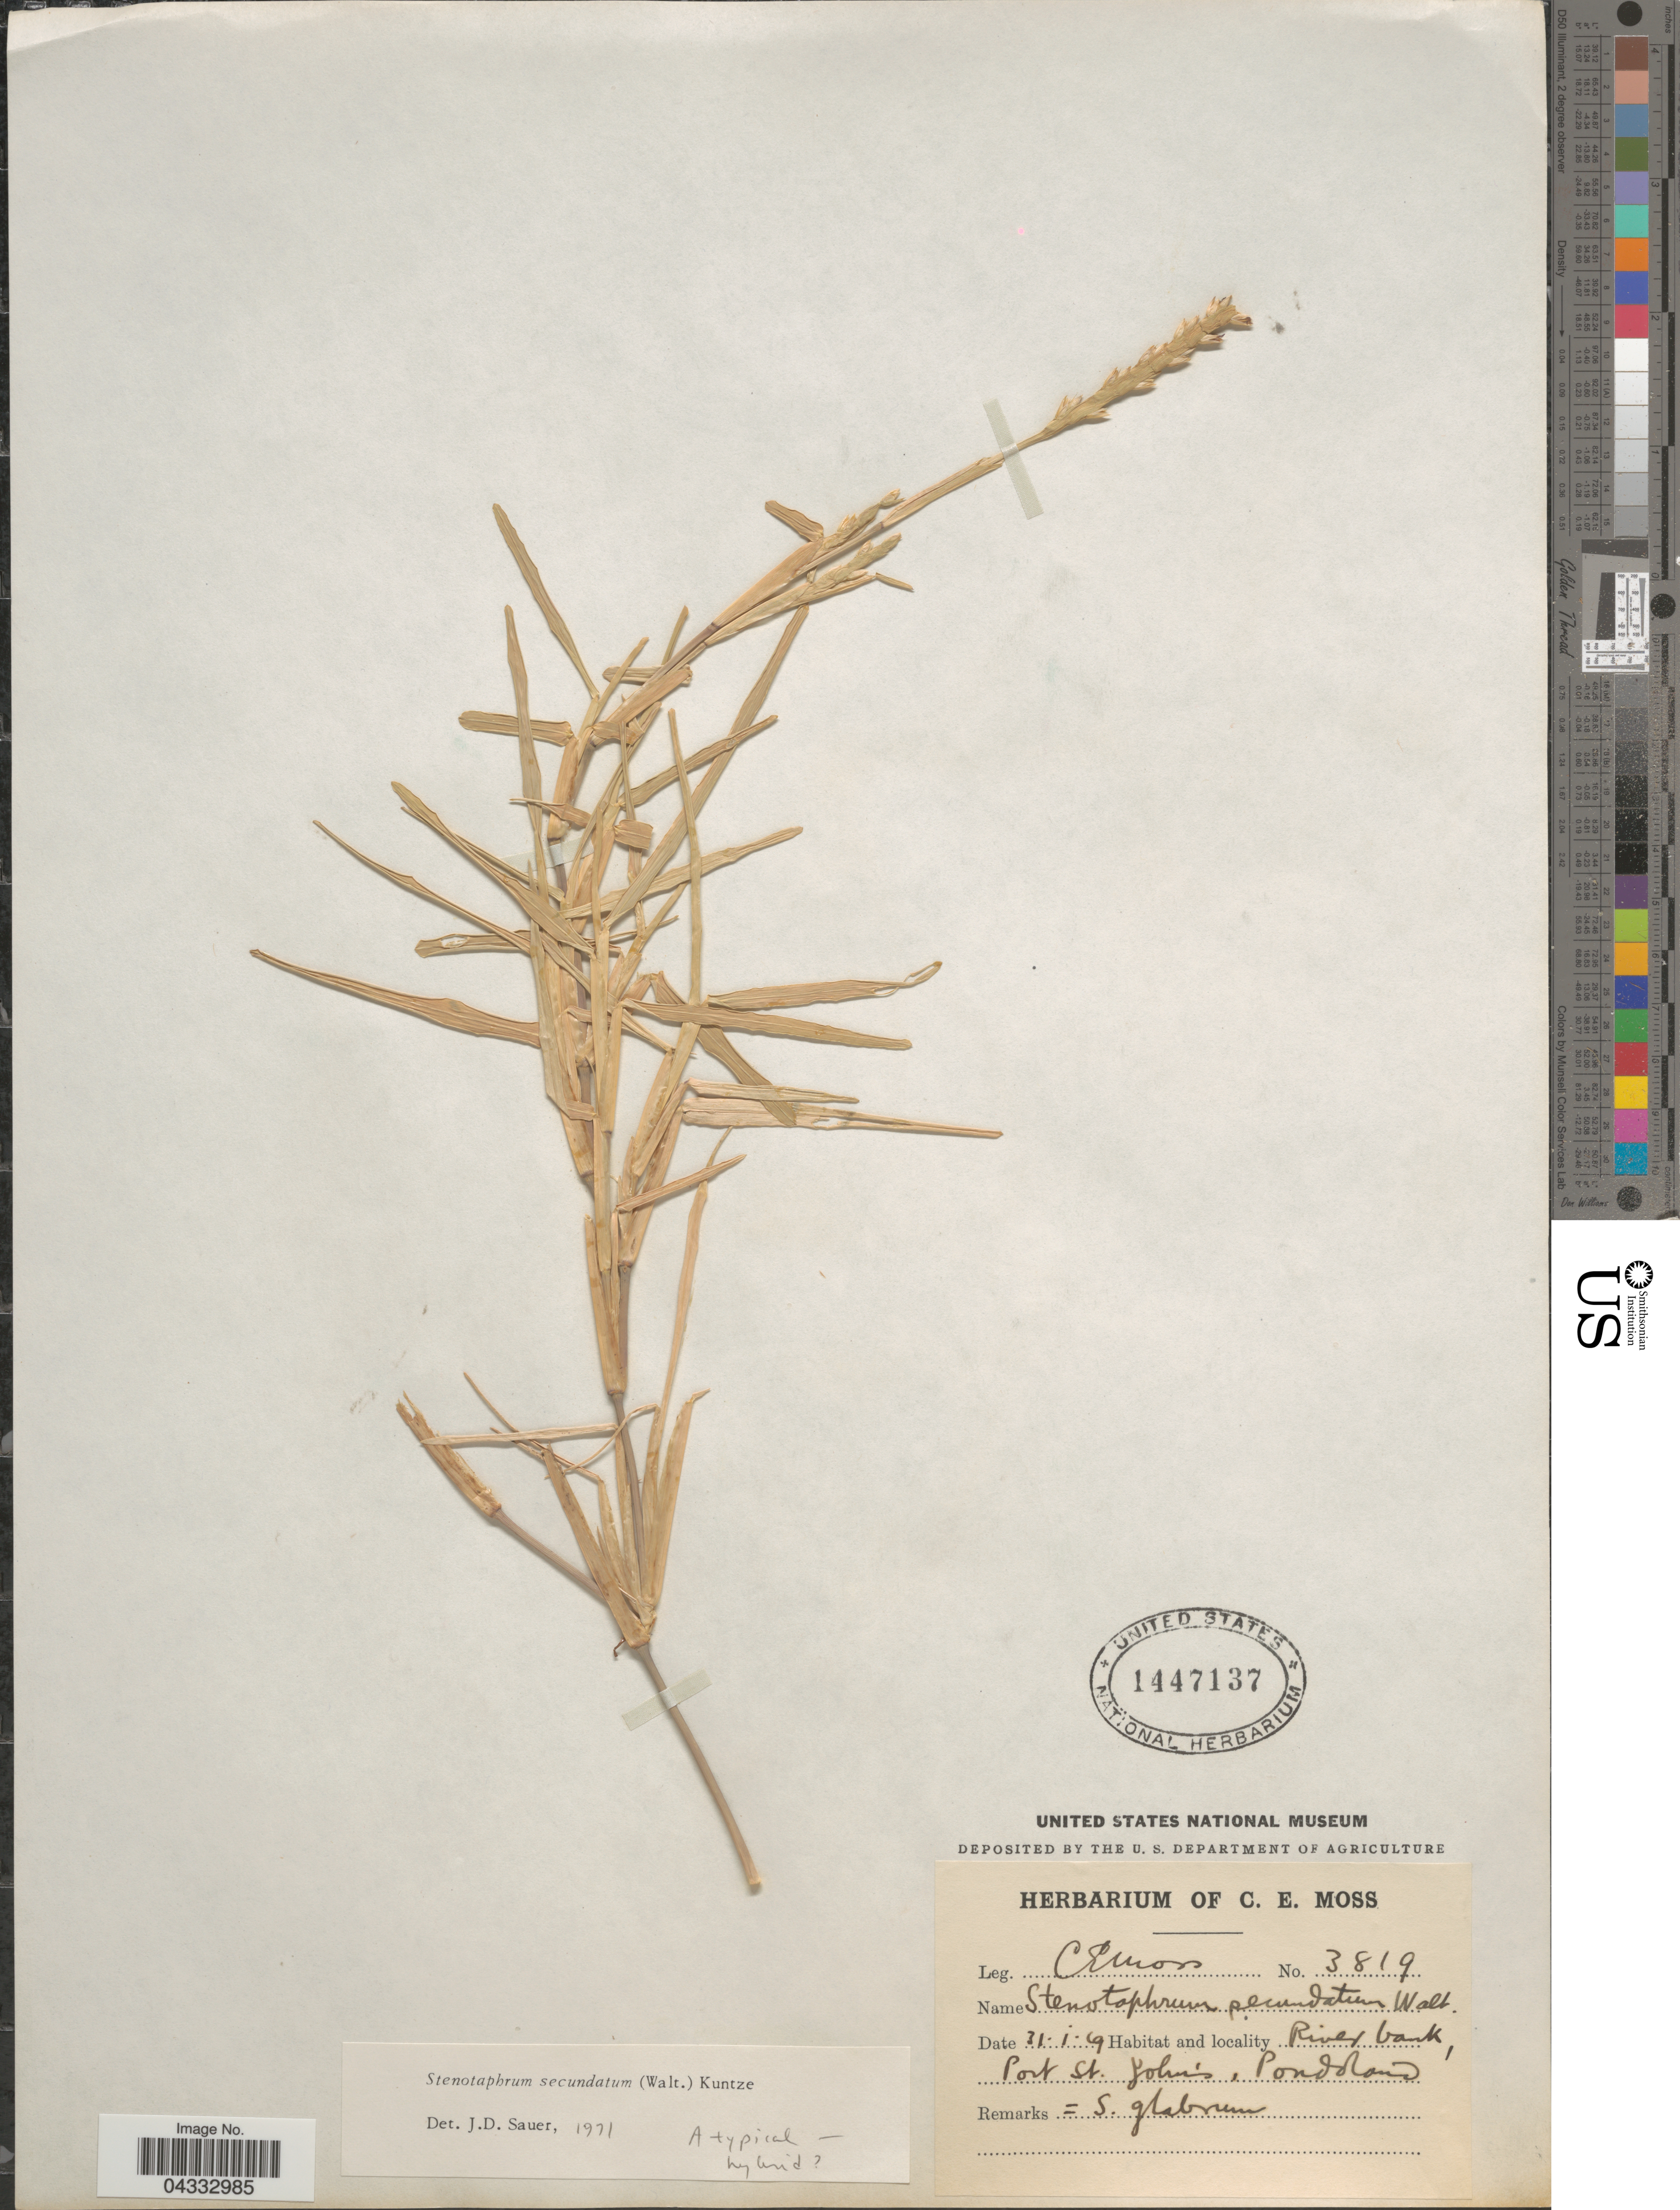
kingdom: Plantae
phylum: Tracheophyta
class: Liliopsida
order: Poales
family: Poaceae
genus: Stenotaphrum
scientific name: Stenotaphrum secundatum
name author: (Walter) Kuntze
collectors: C. E. Moss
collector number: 3819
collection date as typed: Transcribed d/m/y: 31/1/19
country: South Africa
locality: River bank, Port St. Johns, Pondoland.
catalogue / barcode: US 1447137